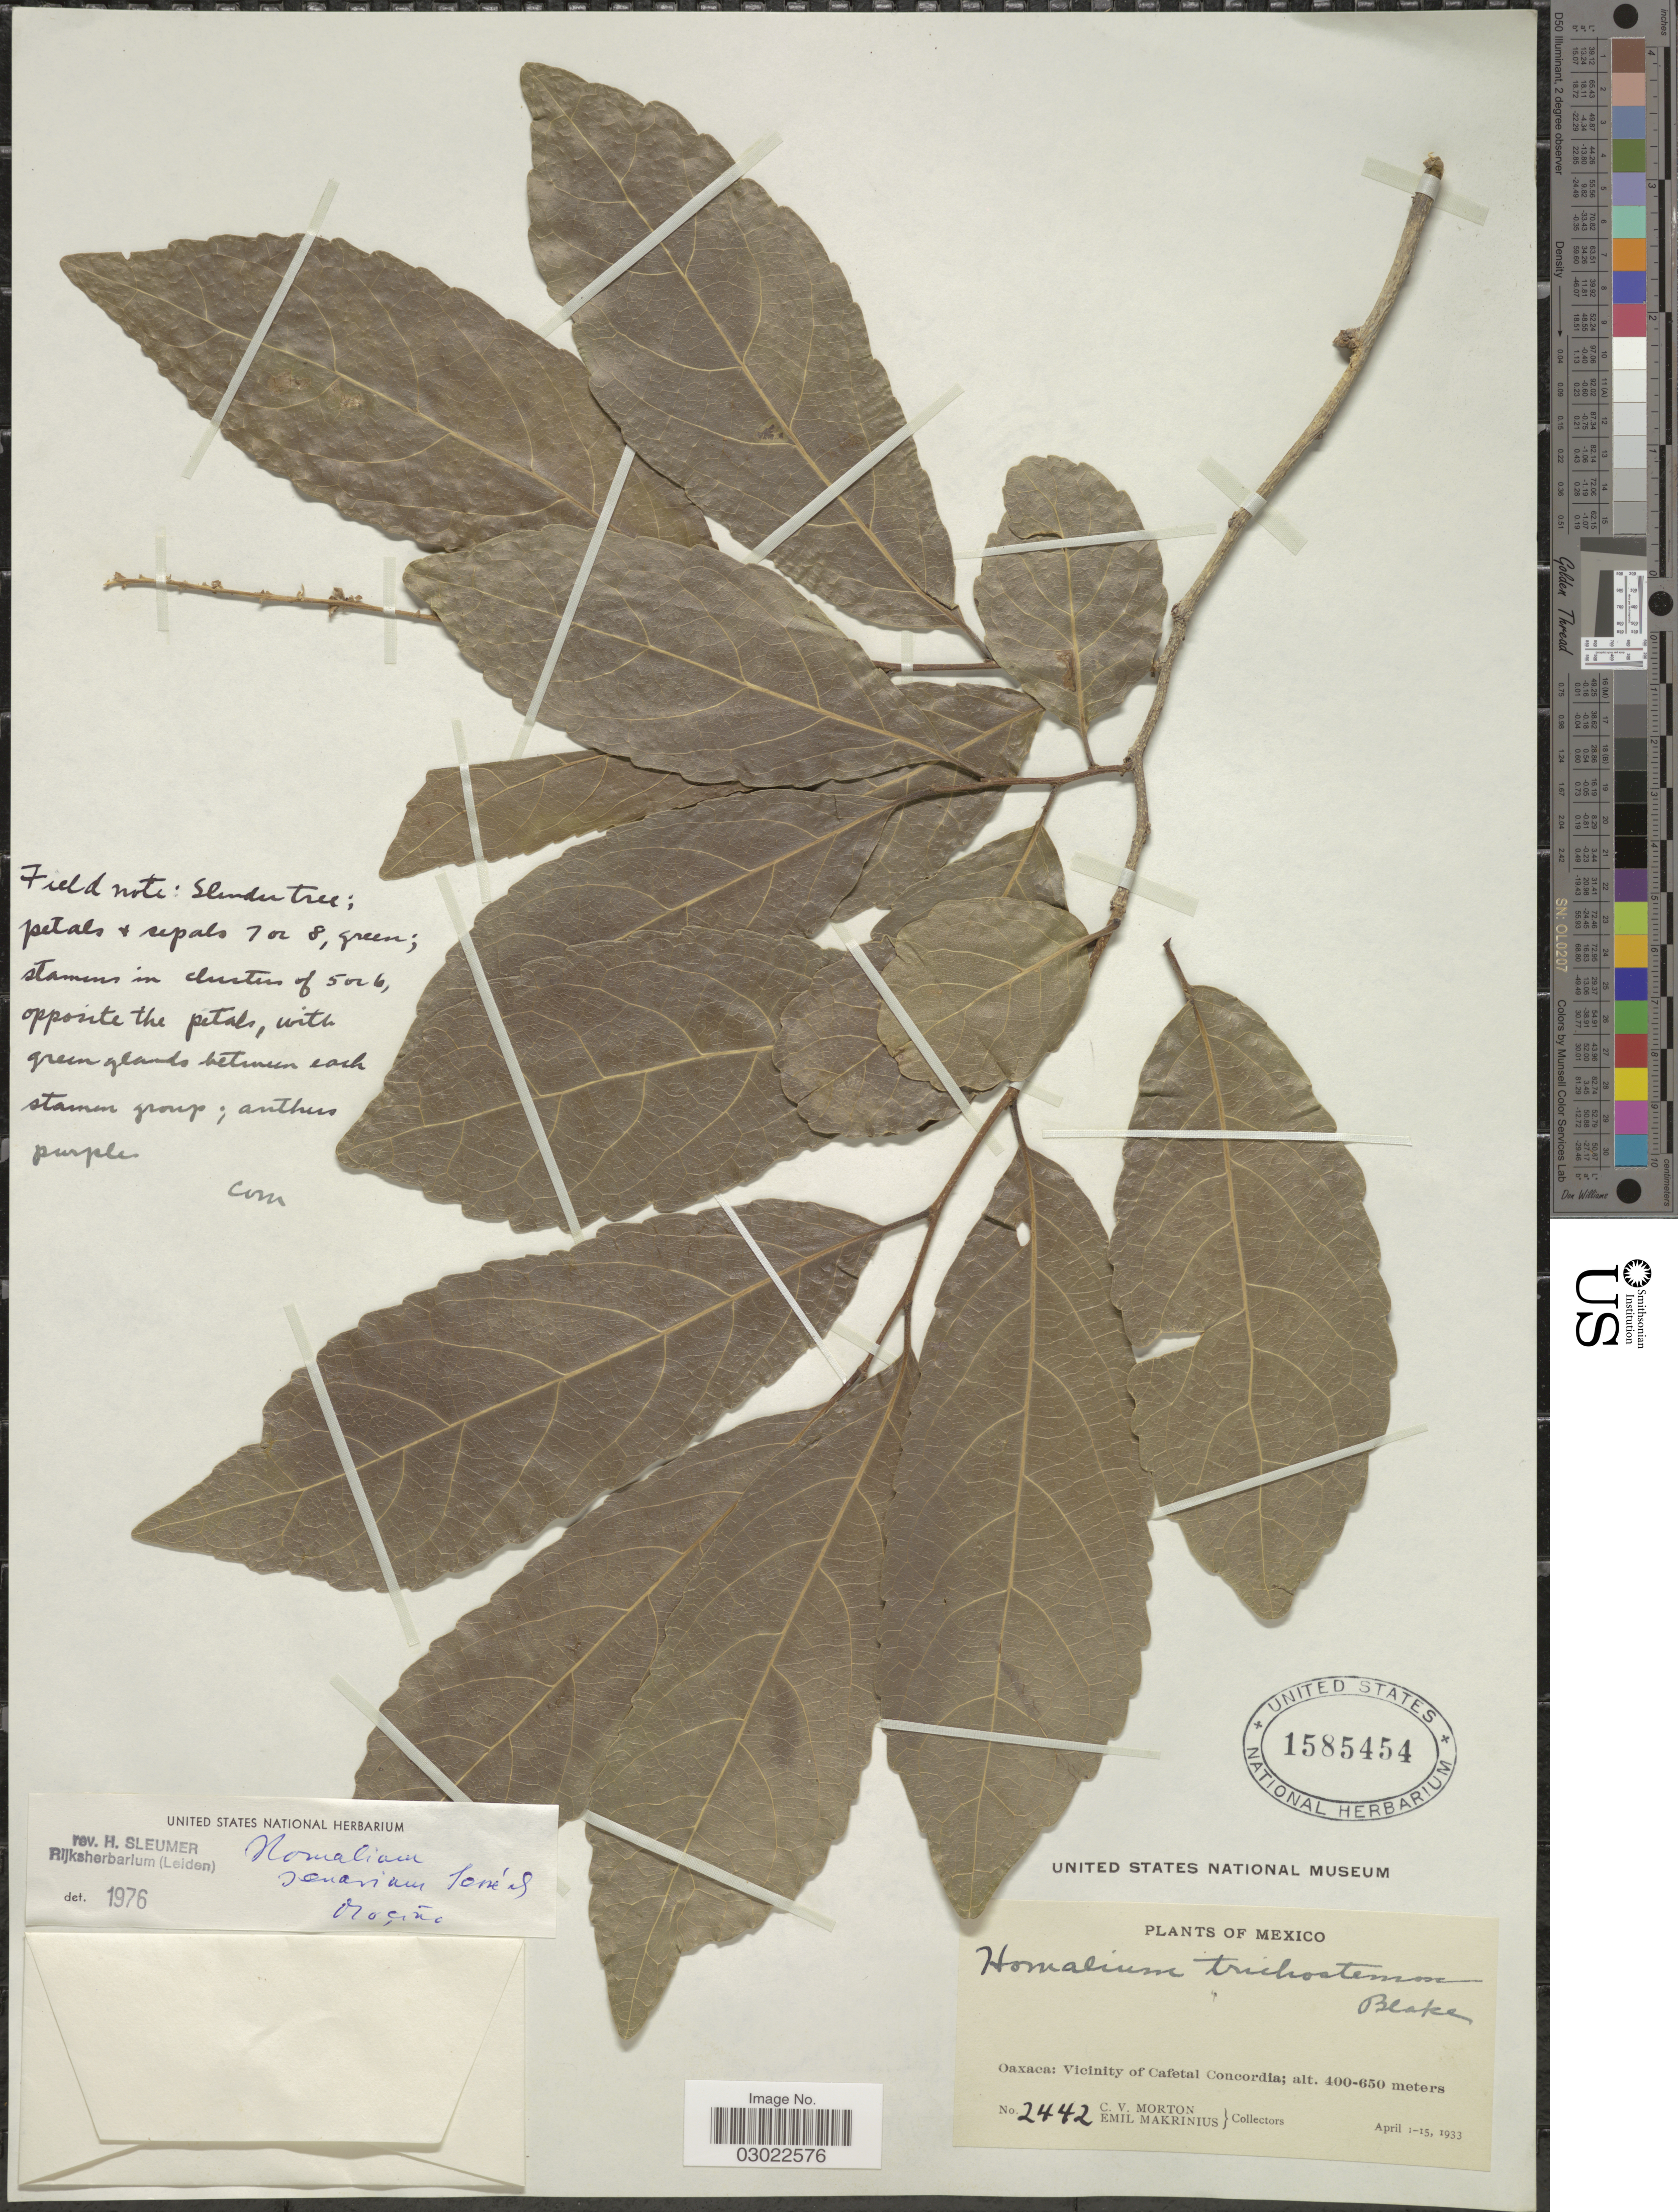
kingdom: Plantae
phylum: Tracheophyta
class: Magnoliopsida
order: Malpighiales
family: Salicaceae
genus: Homalium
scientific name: Homalium senarium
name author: Sessé & Moc. ex DC.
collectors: C. V. Morton & E. Makrinius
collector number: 2442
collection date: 1933-04-01/1933-04-15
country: Mexico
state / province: Oaxaca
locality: Vicinity of Cafetal Concordia.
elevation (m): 400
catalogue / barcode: US 1585454